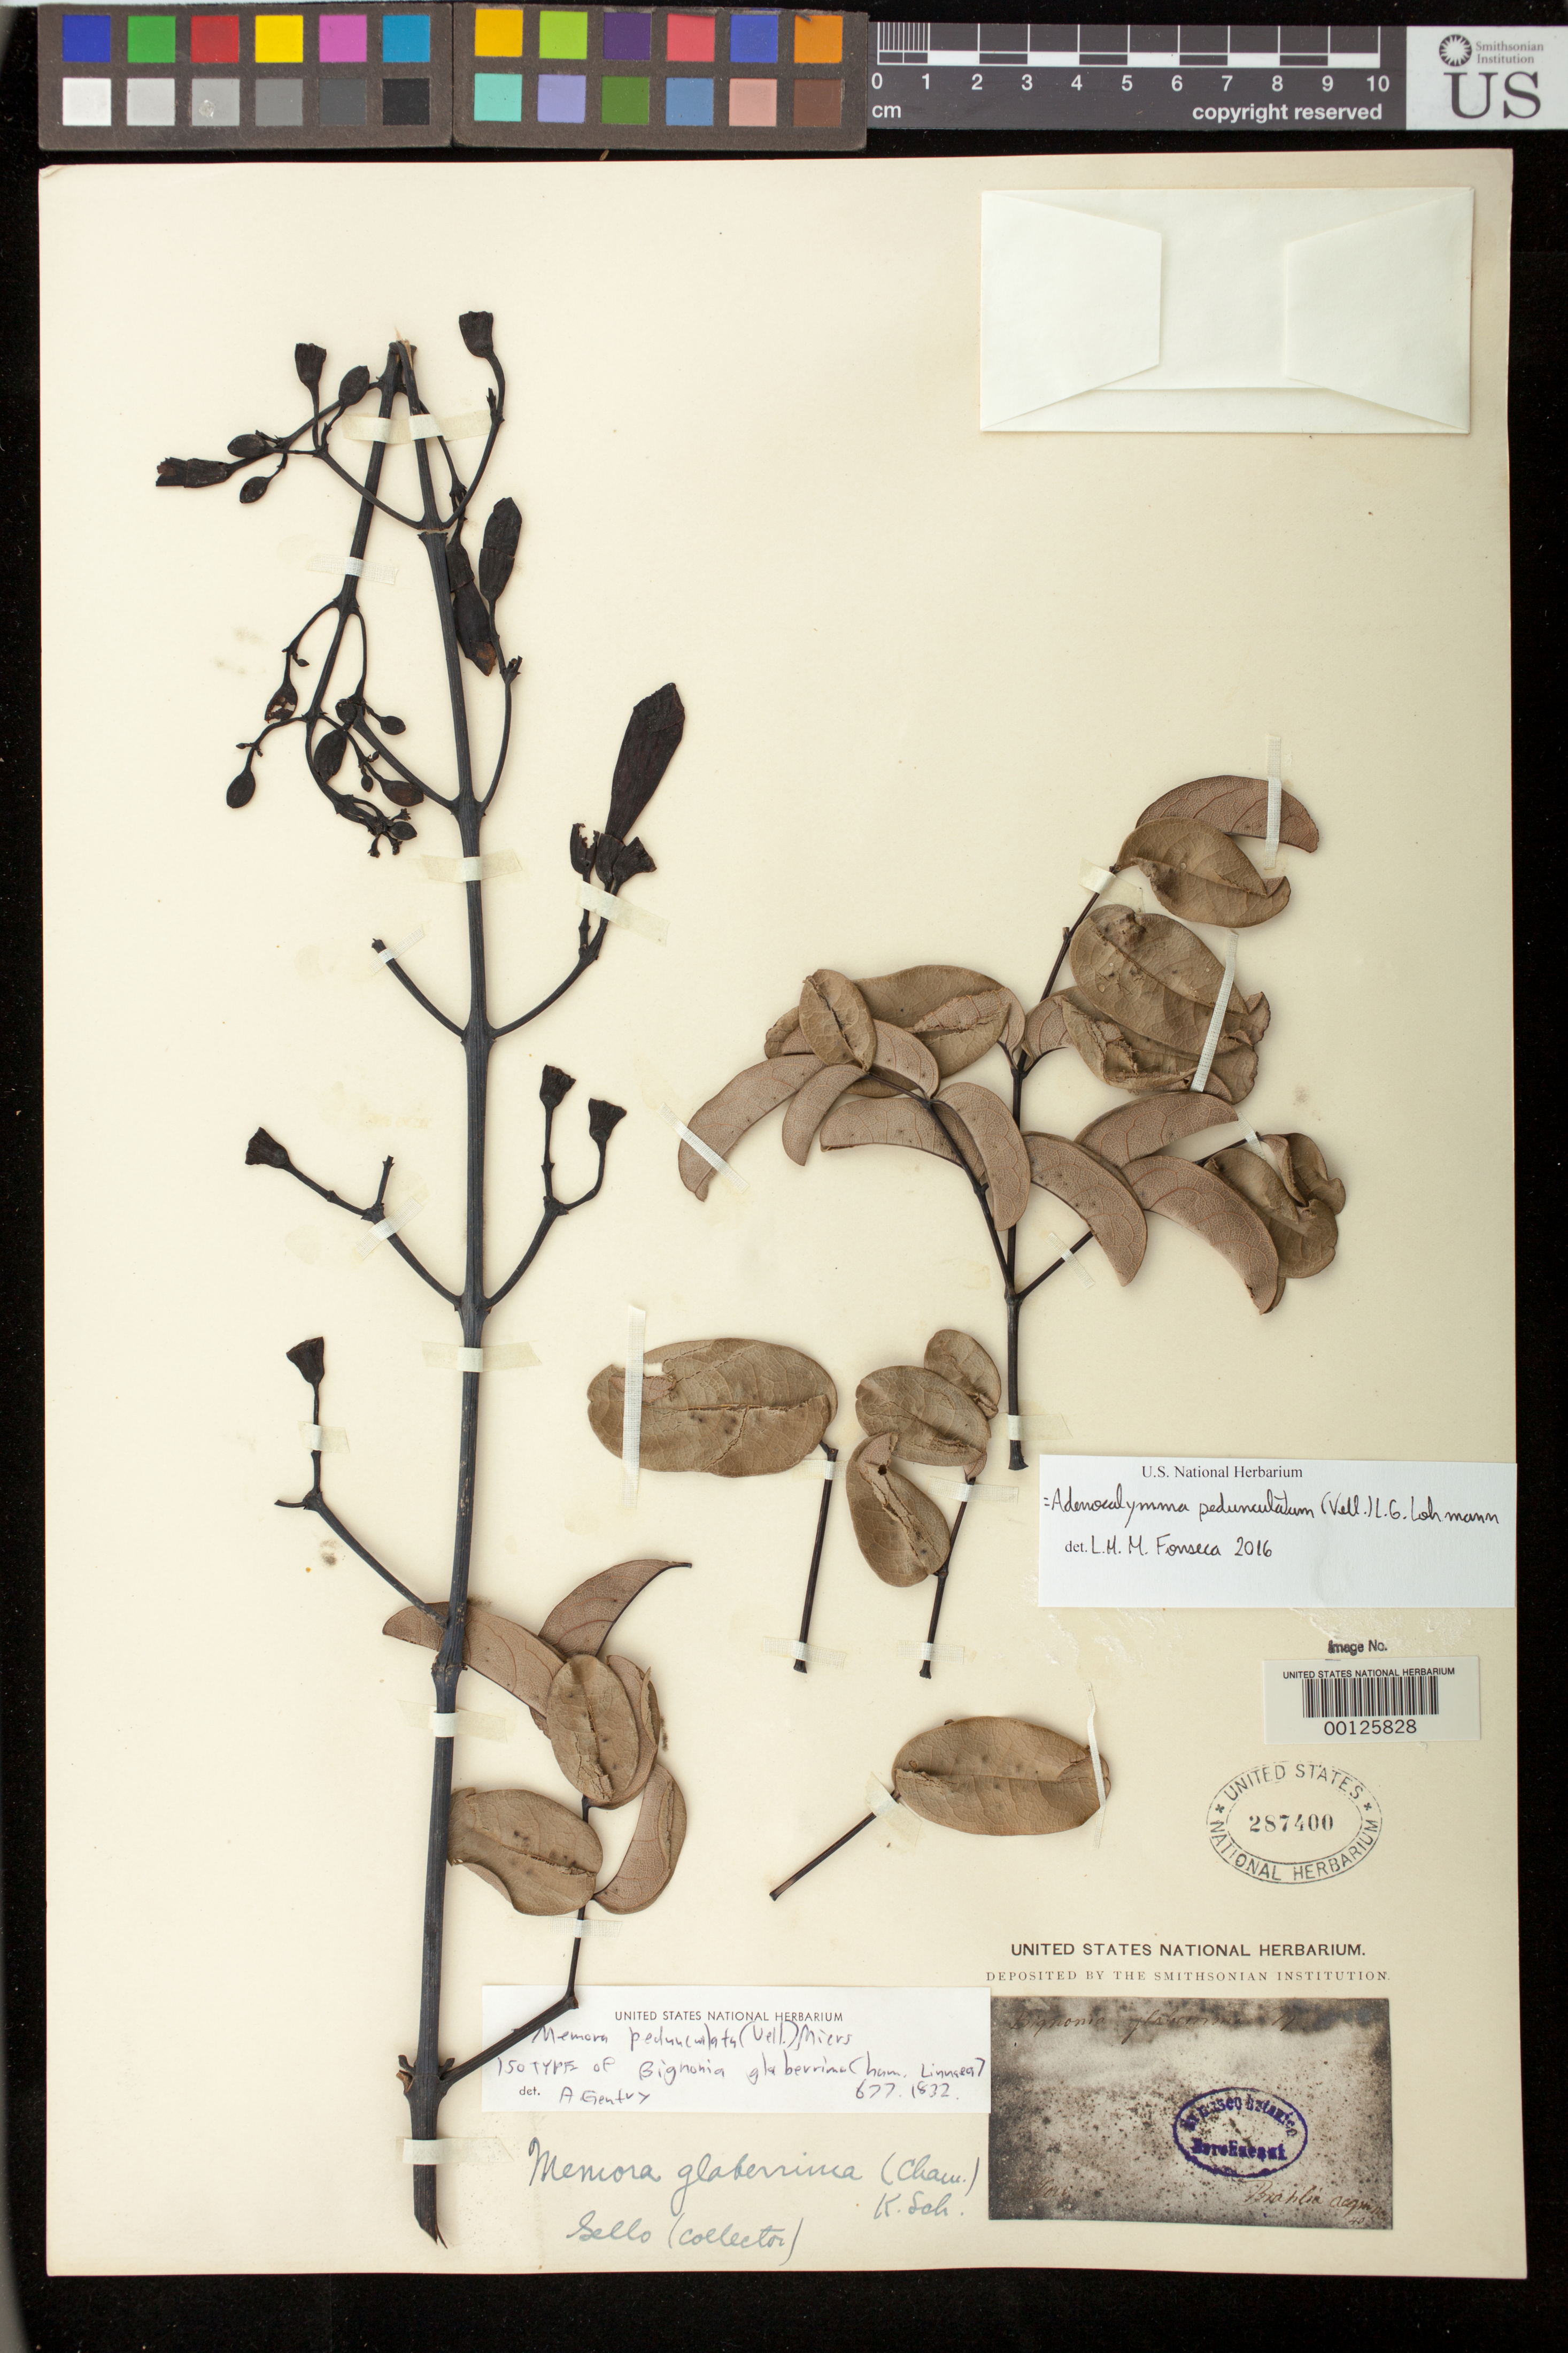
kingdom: Plantae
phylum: Tracheophyta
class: Magnoliopsida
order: Lamiales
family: Bignoniaceae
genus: Bignonia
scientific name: Bignonia glaberrima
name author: Cham.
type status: Isotype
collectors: F. Sellow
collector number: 40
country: Brazil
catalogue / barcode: US 287400